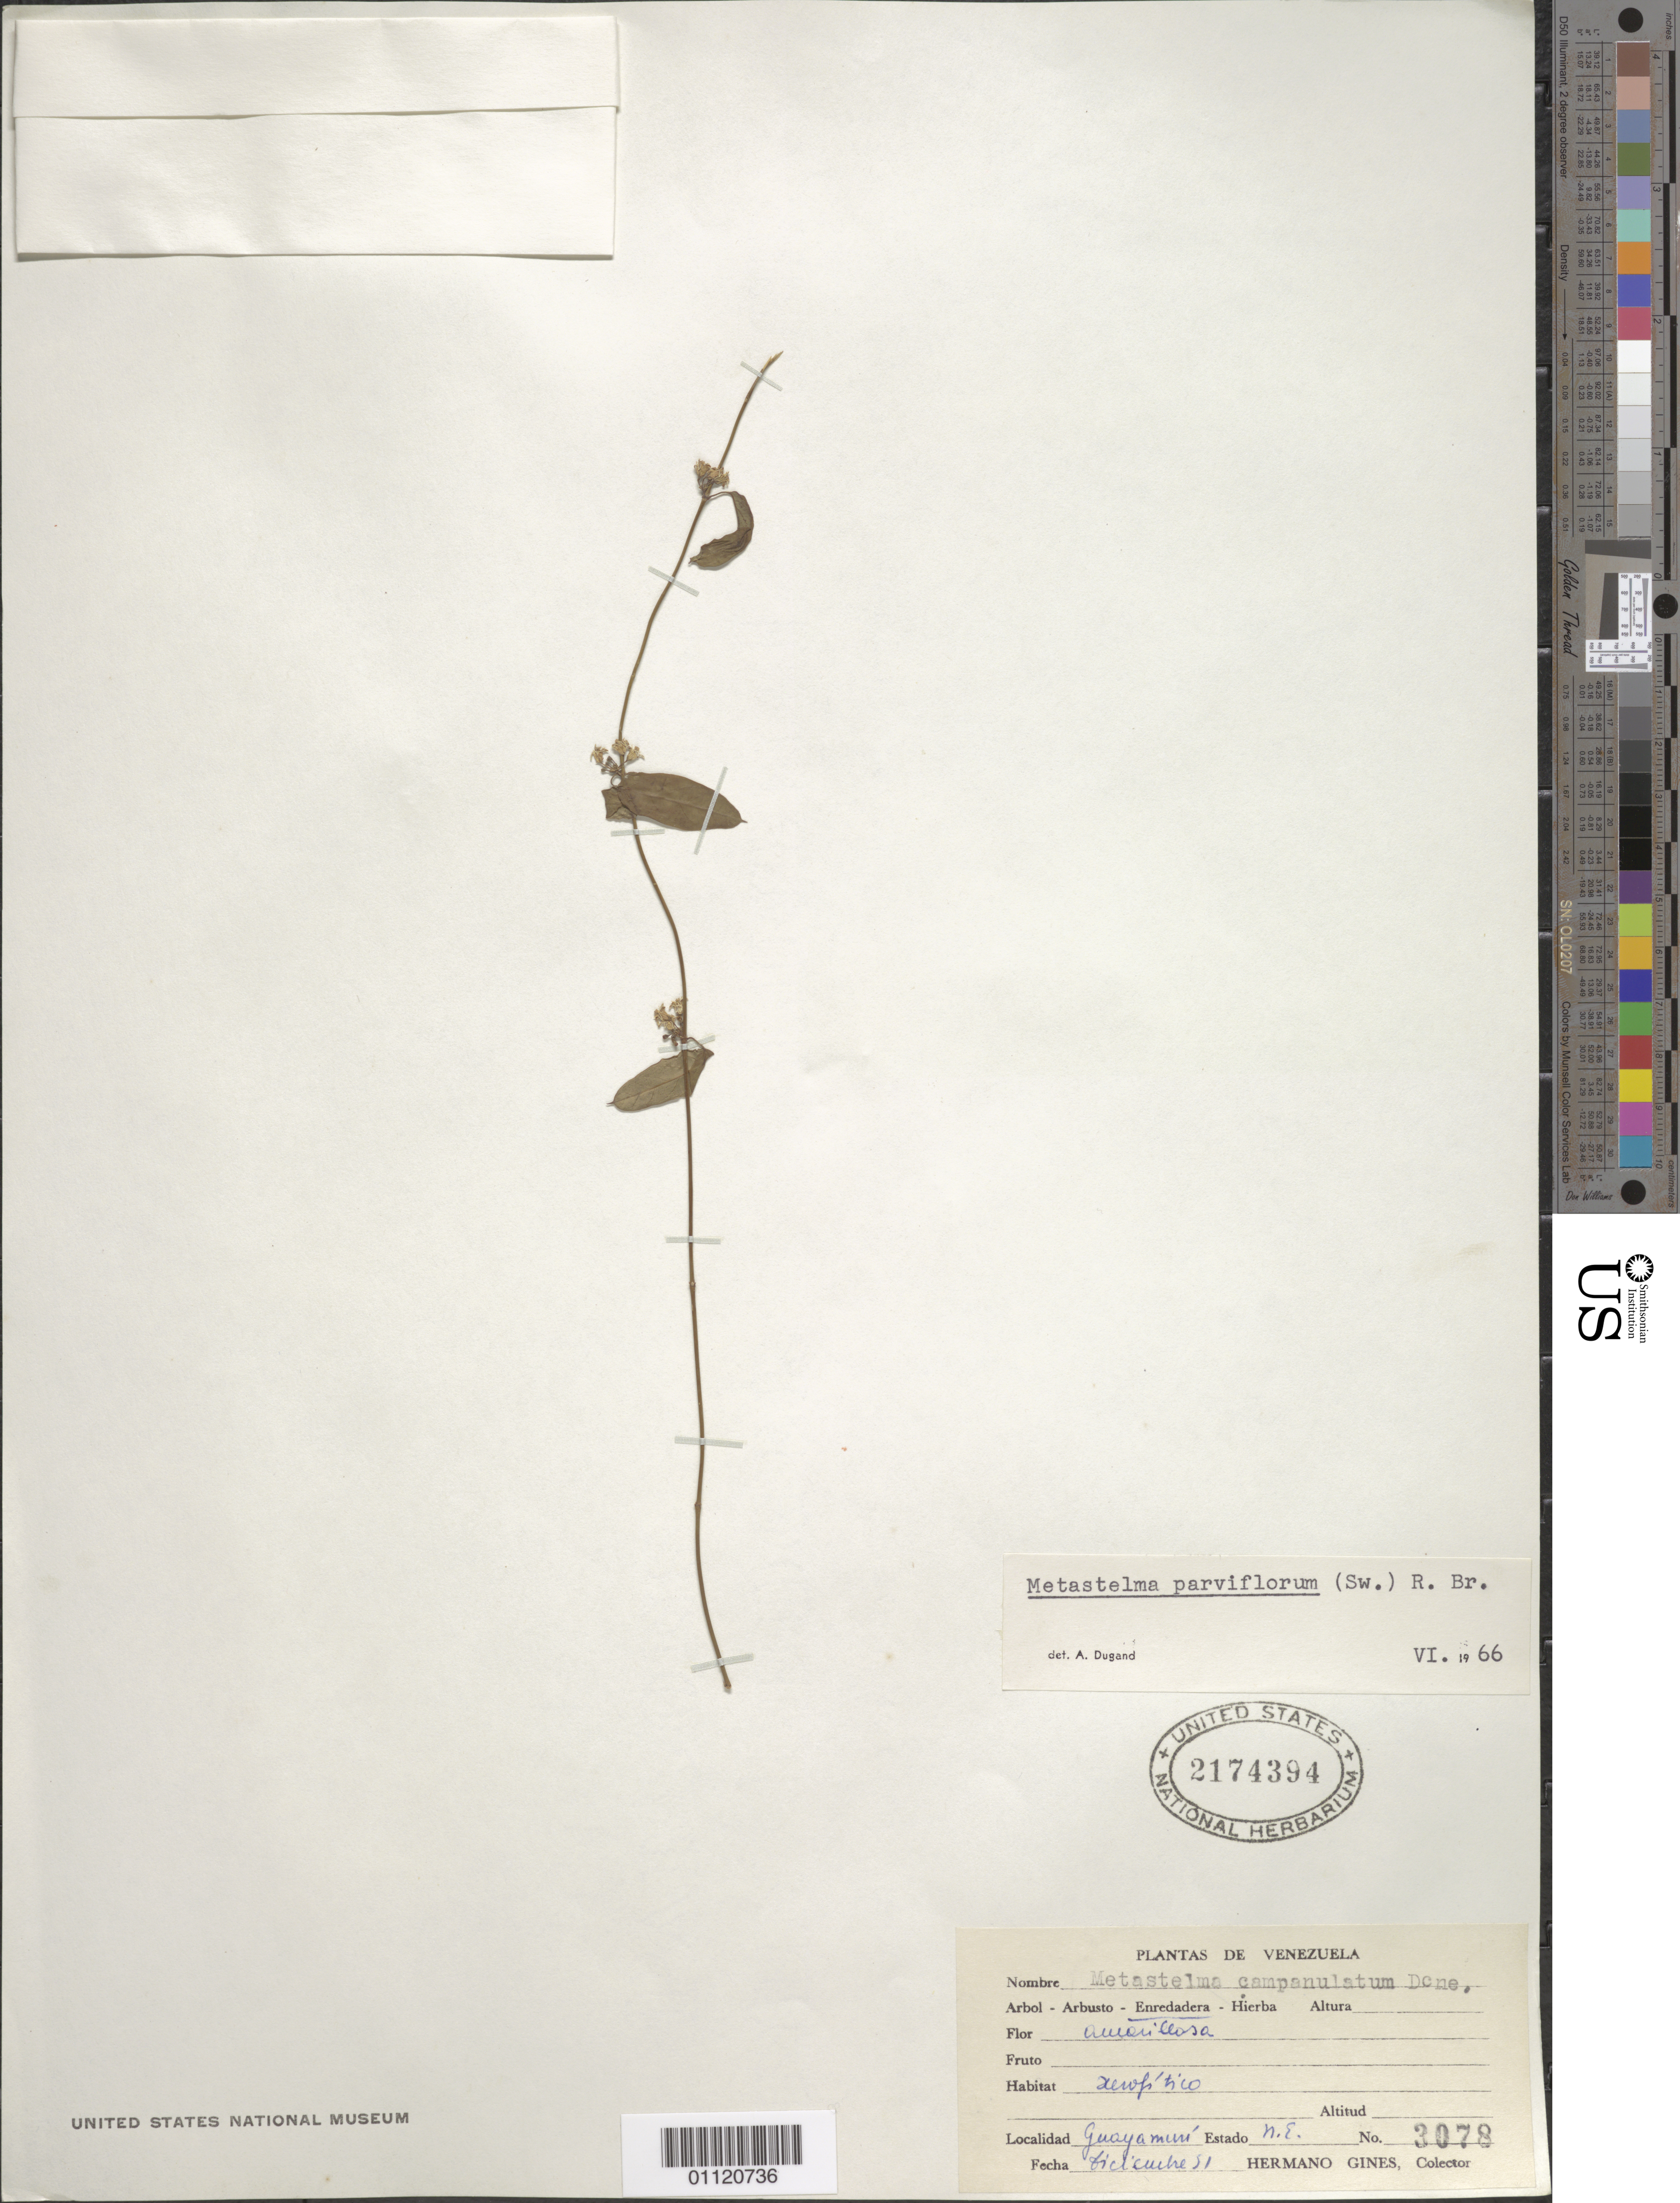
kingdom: Plantae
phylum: Tracheophyta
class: Magnoliopsida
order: Gentianales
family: Apocynaceae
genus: Metastelma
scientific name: Metastelma parviflorum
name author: (Sw.) Schult.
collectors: Bro. Gines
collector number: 3078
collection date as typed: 01 Dec 1951 to 31 Dec 1951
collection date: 1951-12-01/1951-12-31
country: Venezuela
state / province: Nueva Esparta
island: Margarita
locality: Guayamuri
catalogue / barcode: US 2174394